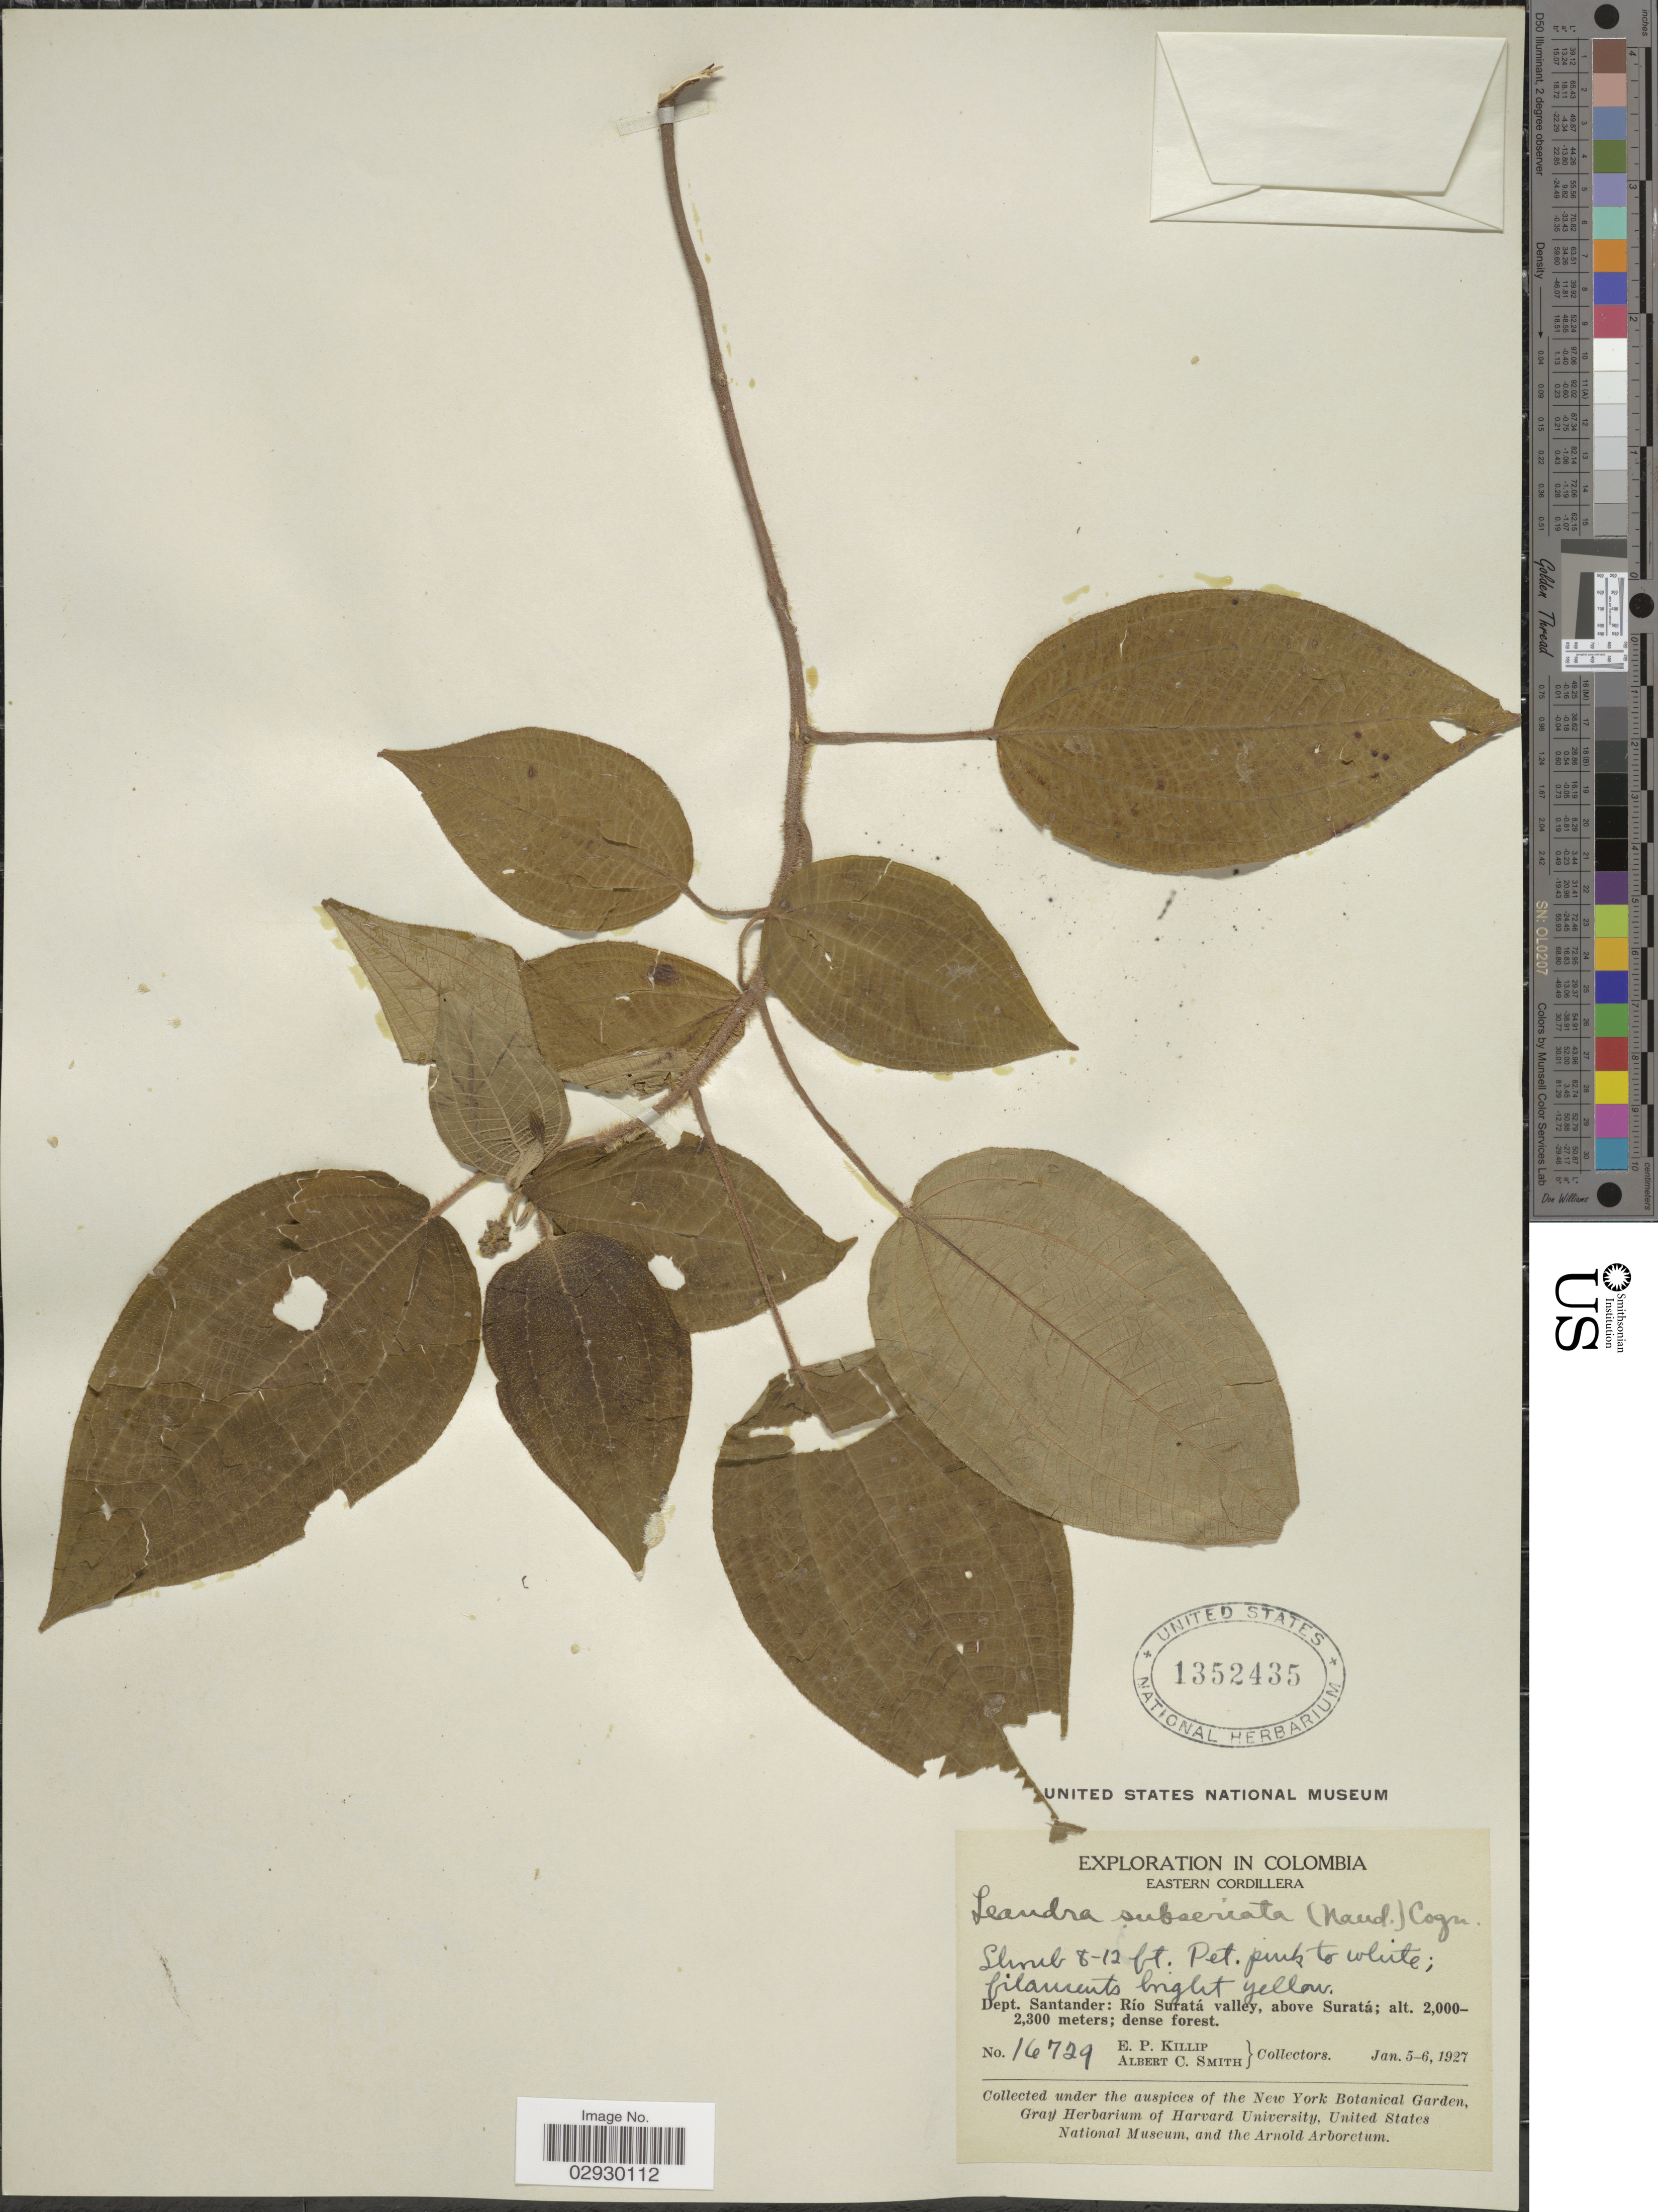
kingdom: Plantae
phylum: Tracheophyta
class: Magnoliopsida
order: Myrtales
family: Melastomataceae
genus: Leandra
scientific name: Leandra subseriata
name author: (Naudin) Cogn.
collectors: E. P. Killip & A. C. Smith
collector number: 16729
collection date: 1927-01-05/1927-01-06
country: Colombia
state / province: Santander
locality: Eastern Cordillera. Dept. Santander: Río Suratá valley, above Suratá.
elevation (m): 2000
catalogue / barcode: US 1352435